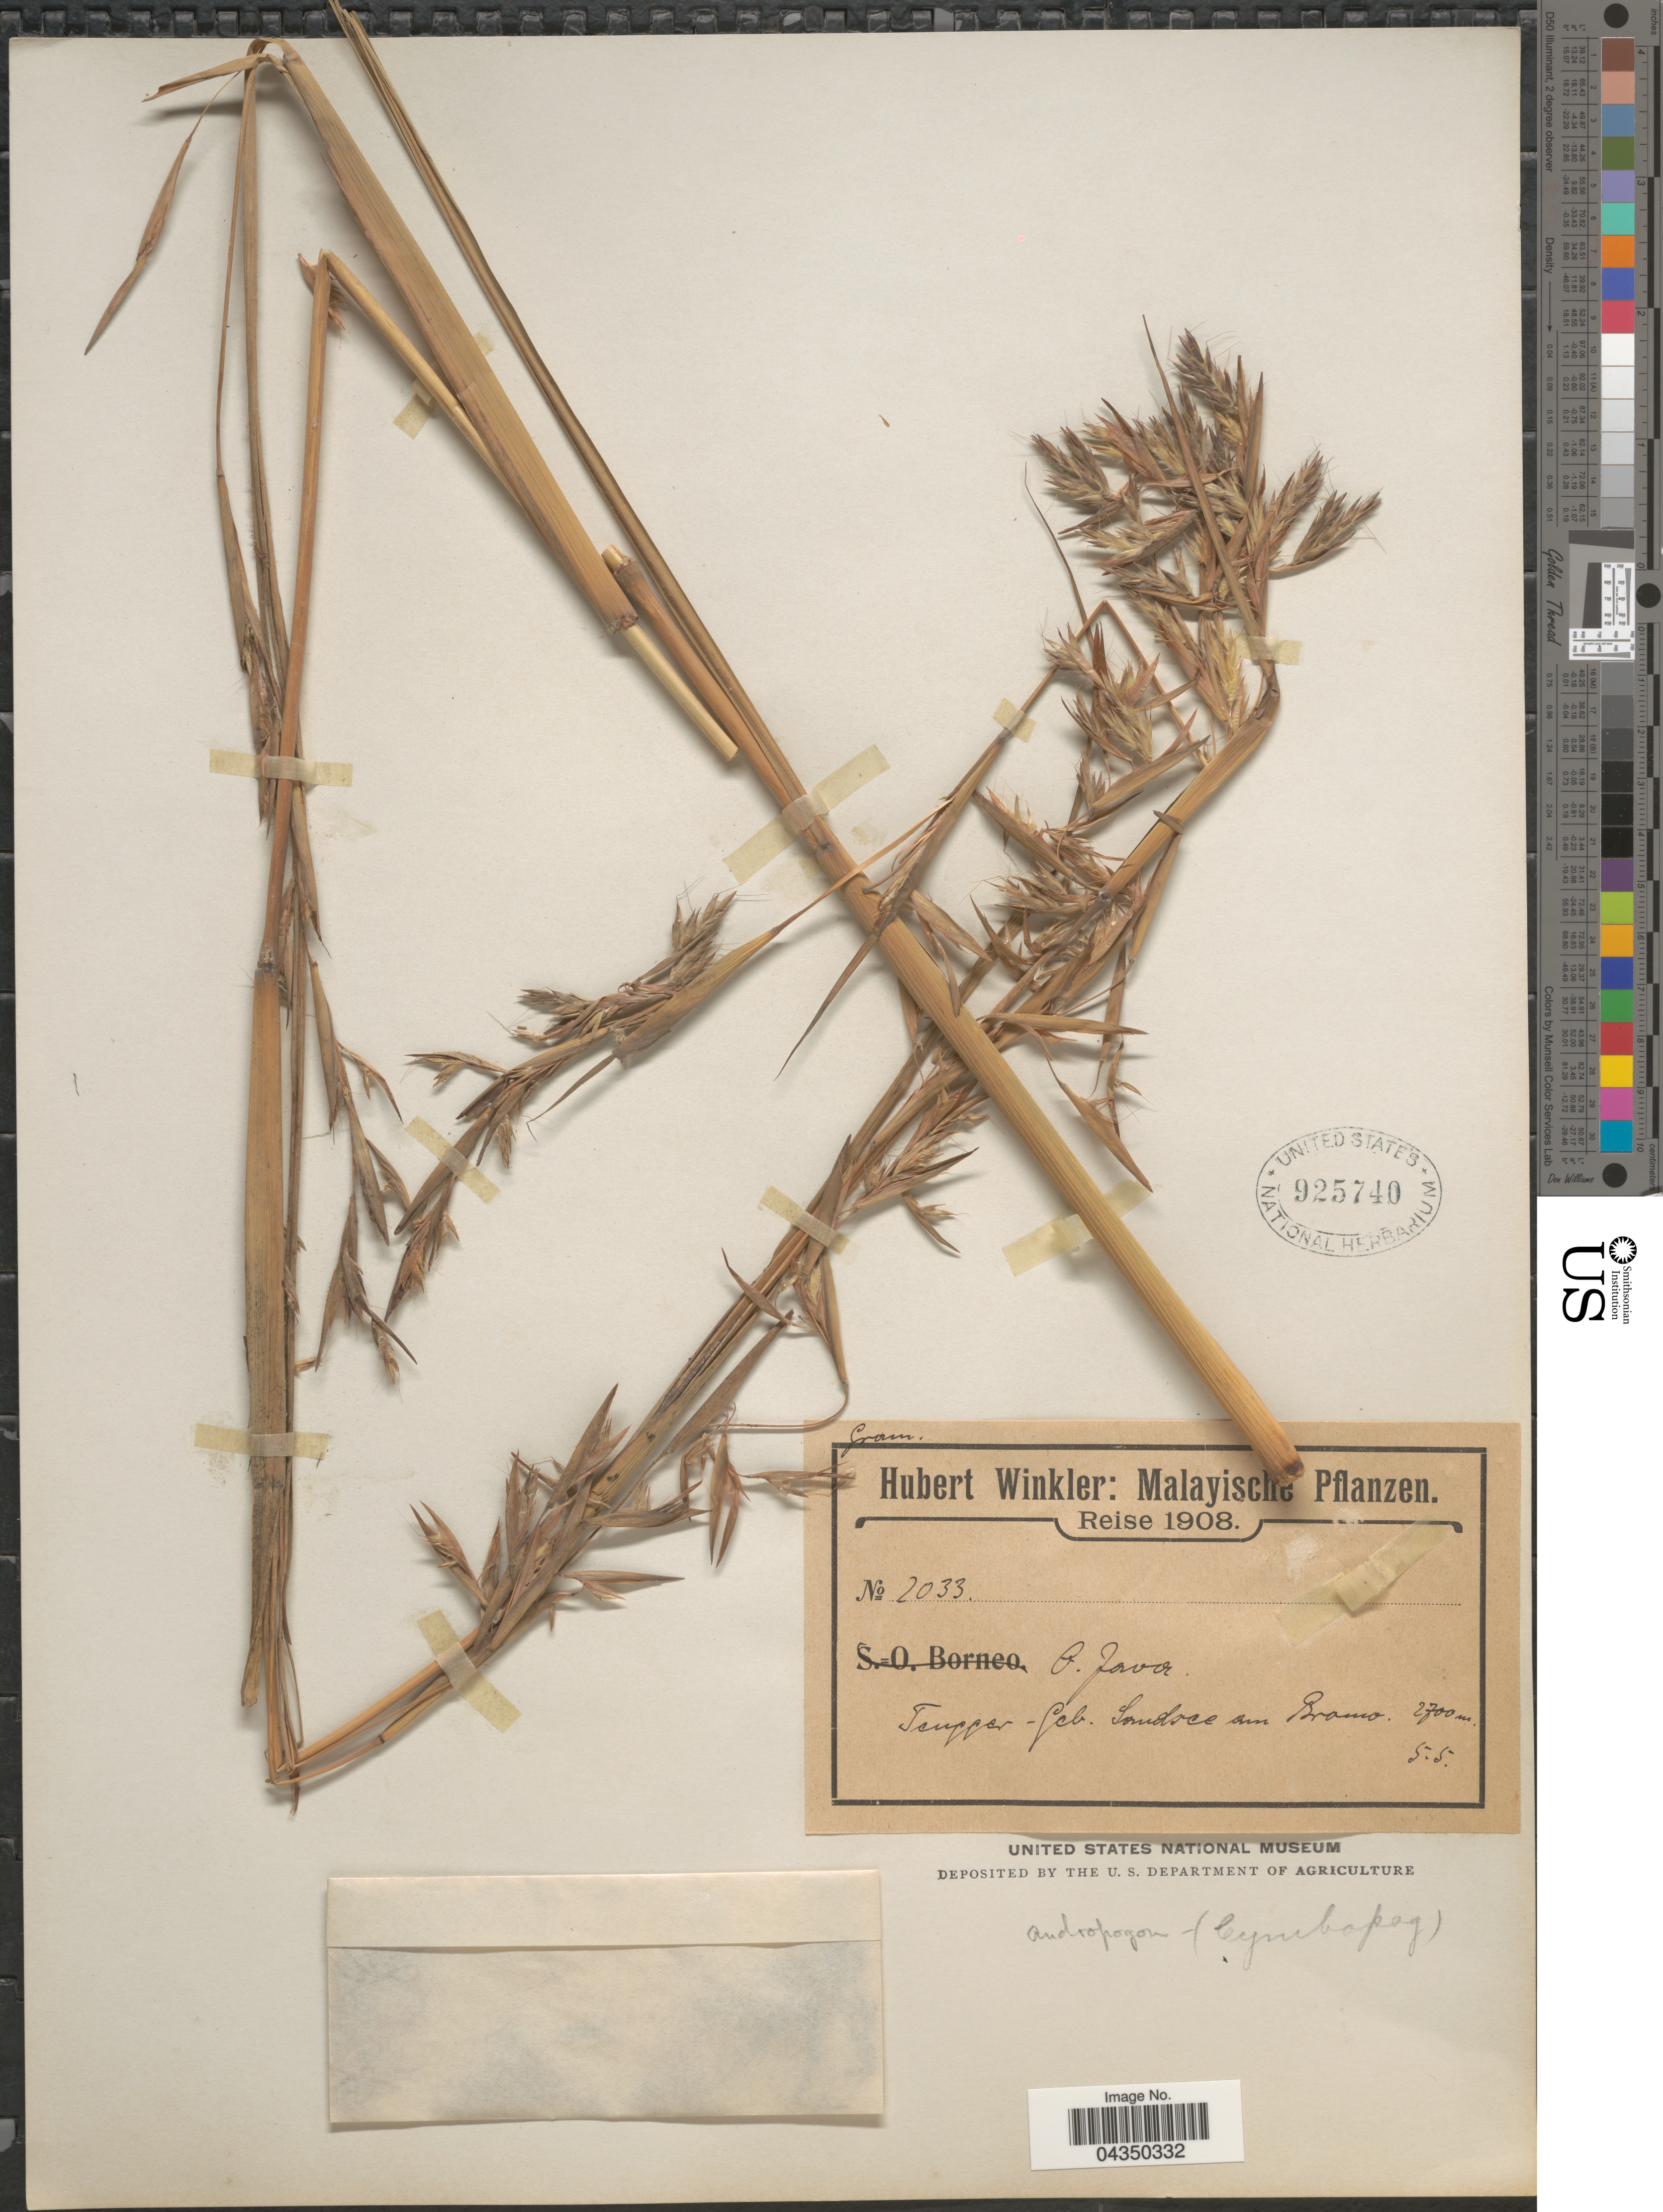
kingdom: Plantae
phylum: Tracheophyta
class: Liliopsida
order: Poales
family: Poaceae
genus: Cymbopogon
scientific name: Cymbopogon sp.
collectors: H. J. P. Winkler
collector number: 2033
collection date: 1908-05-05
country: Indonesia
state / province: Java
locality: Malayische Pflanzen. G. Java. Tengger -Geb. Sandsea am Bromo.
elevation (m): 2700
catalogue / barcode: US 925740